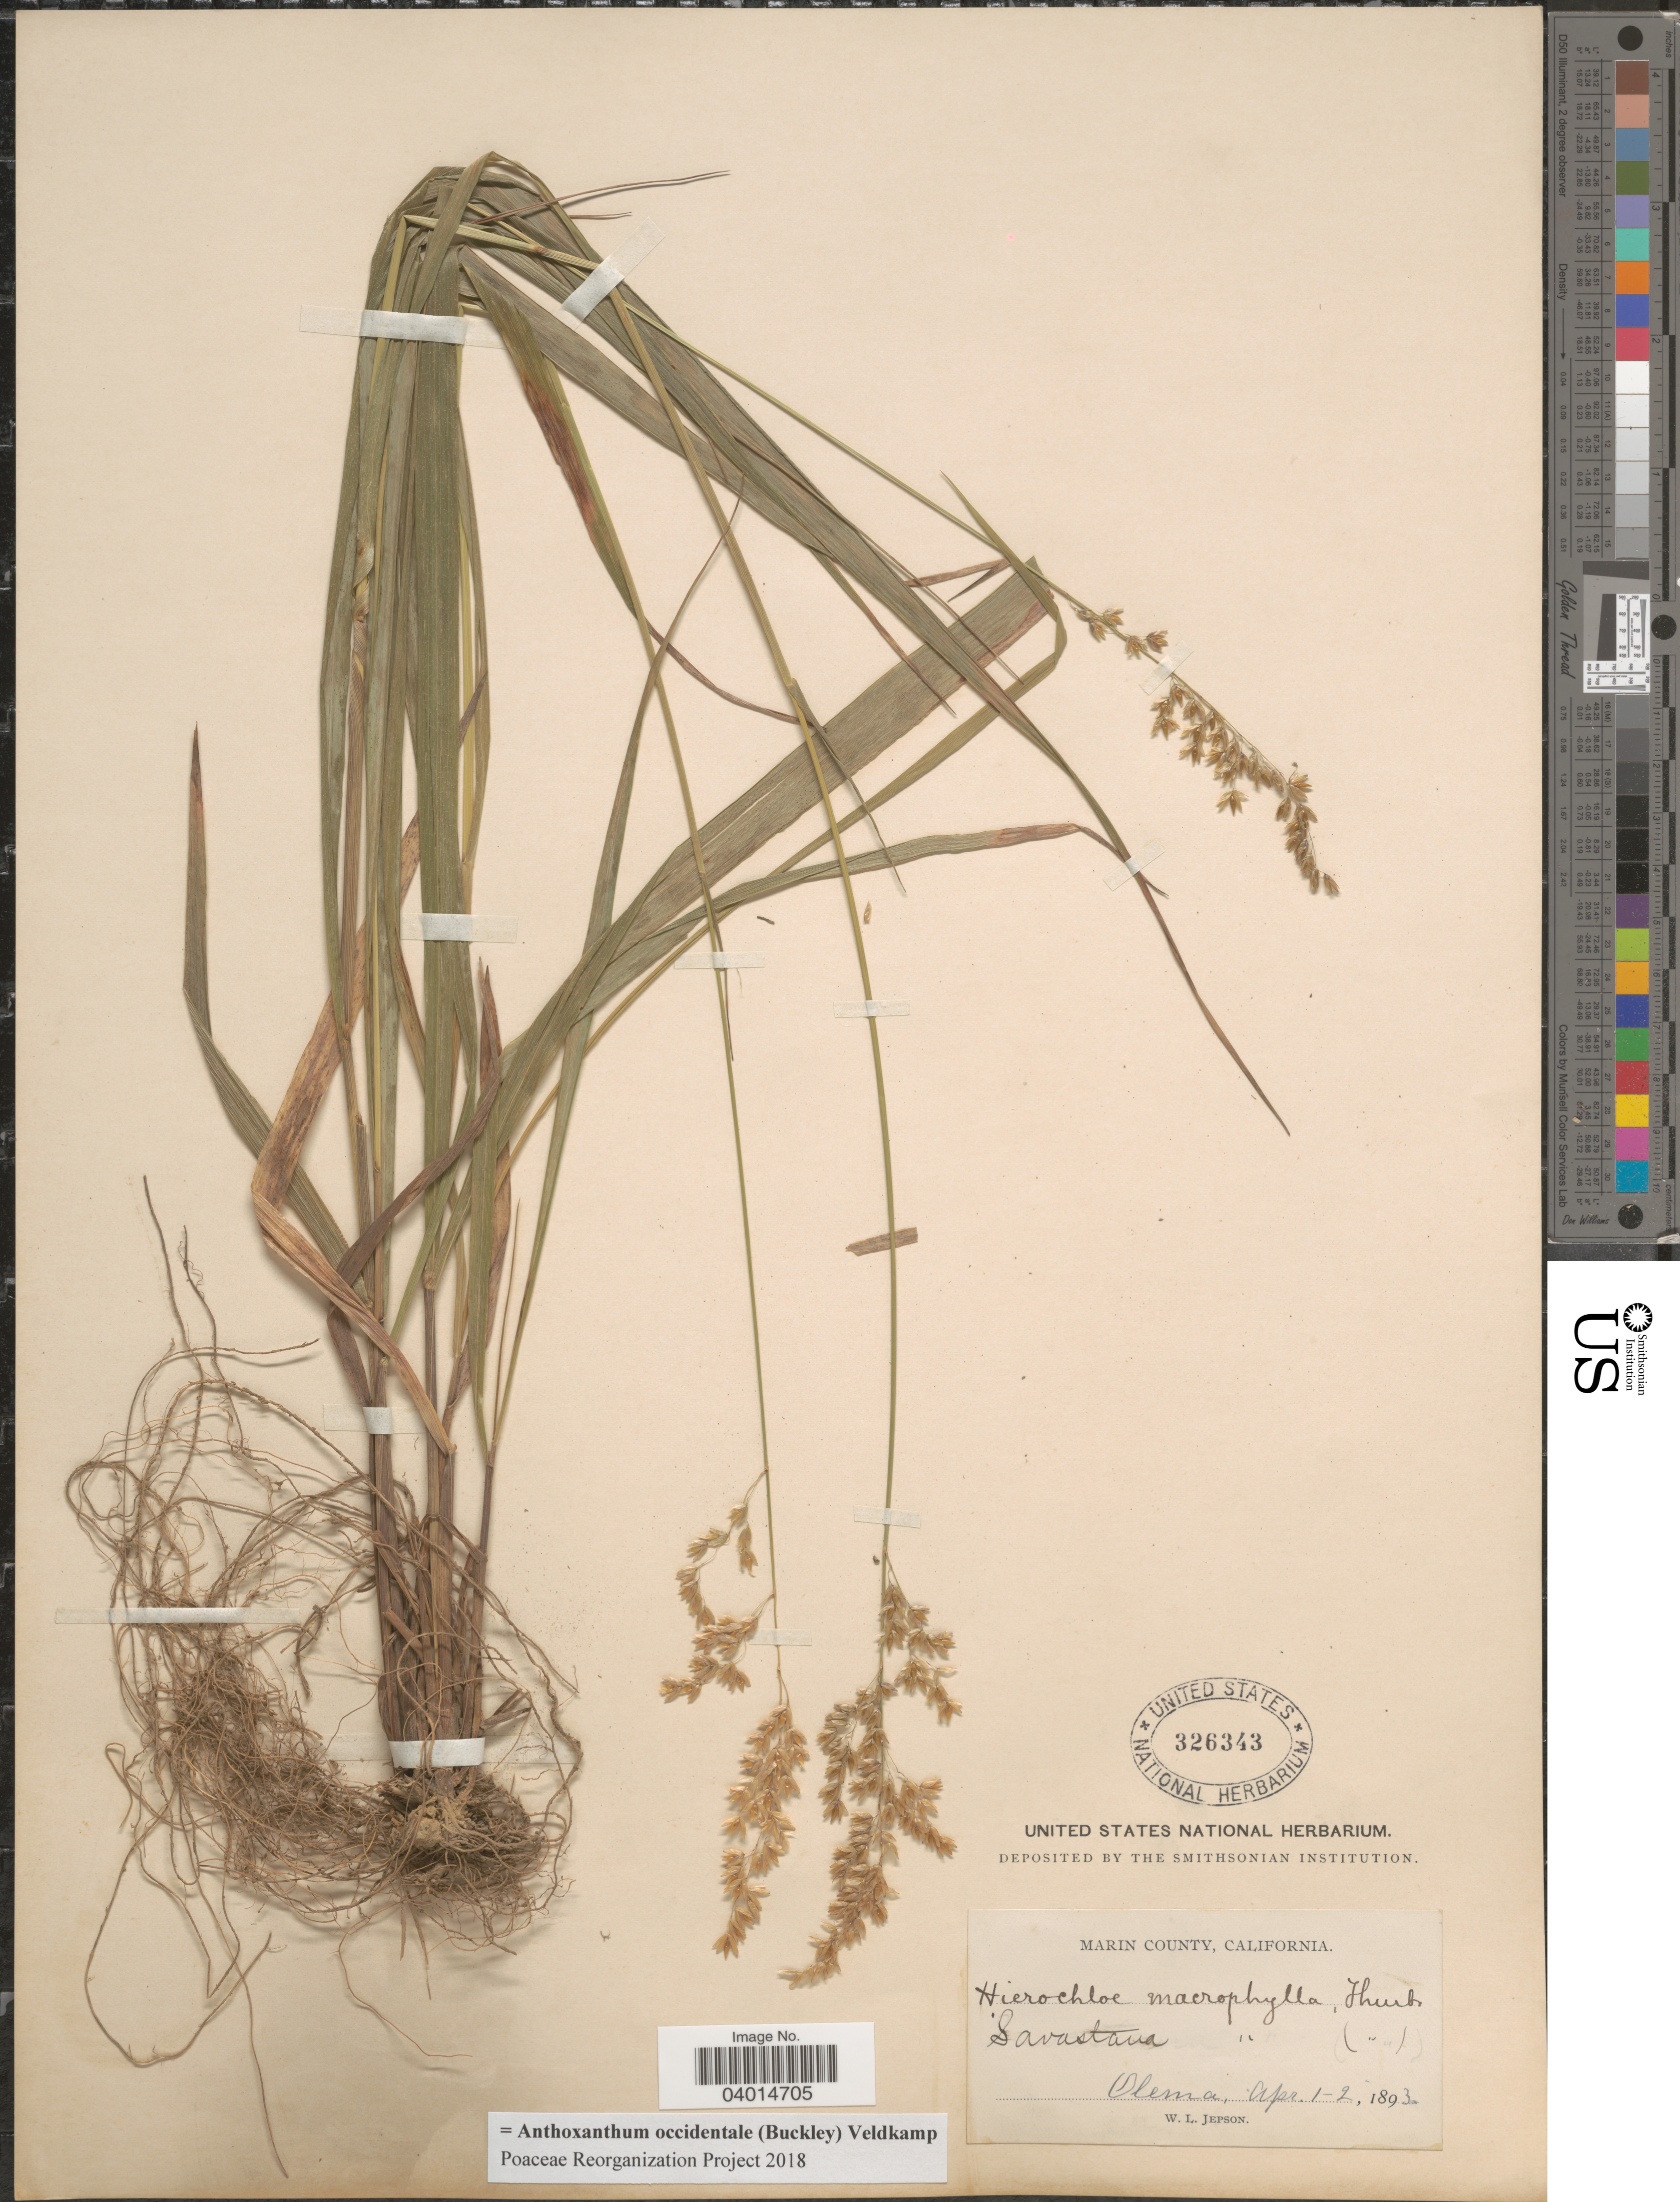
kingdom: Plantae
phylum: Tracheophyta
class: Liliopsida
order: Poales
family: Poaceae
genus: Anthoxanthum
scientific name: Anthoxanthum occidentale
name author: (Buckley) Veldkamp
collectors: W. L. Jepson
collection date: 1893-04-01/1893-04-02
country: United States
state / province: California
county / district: Marin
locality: Marin Co. Olema.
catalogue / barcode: US 326343